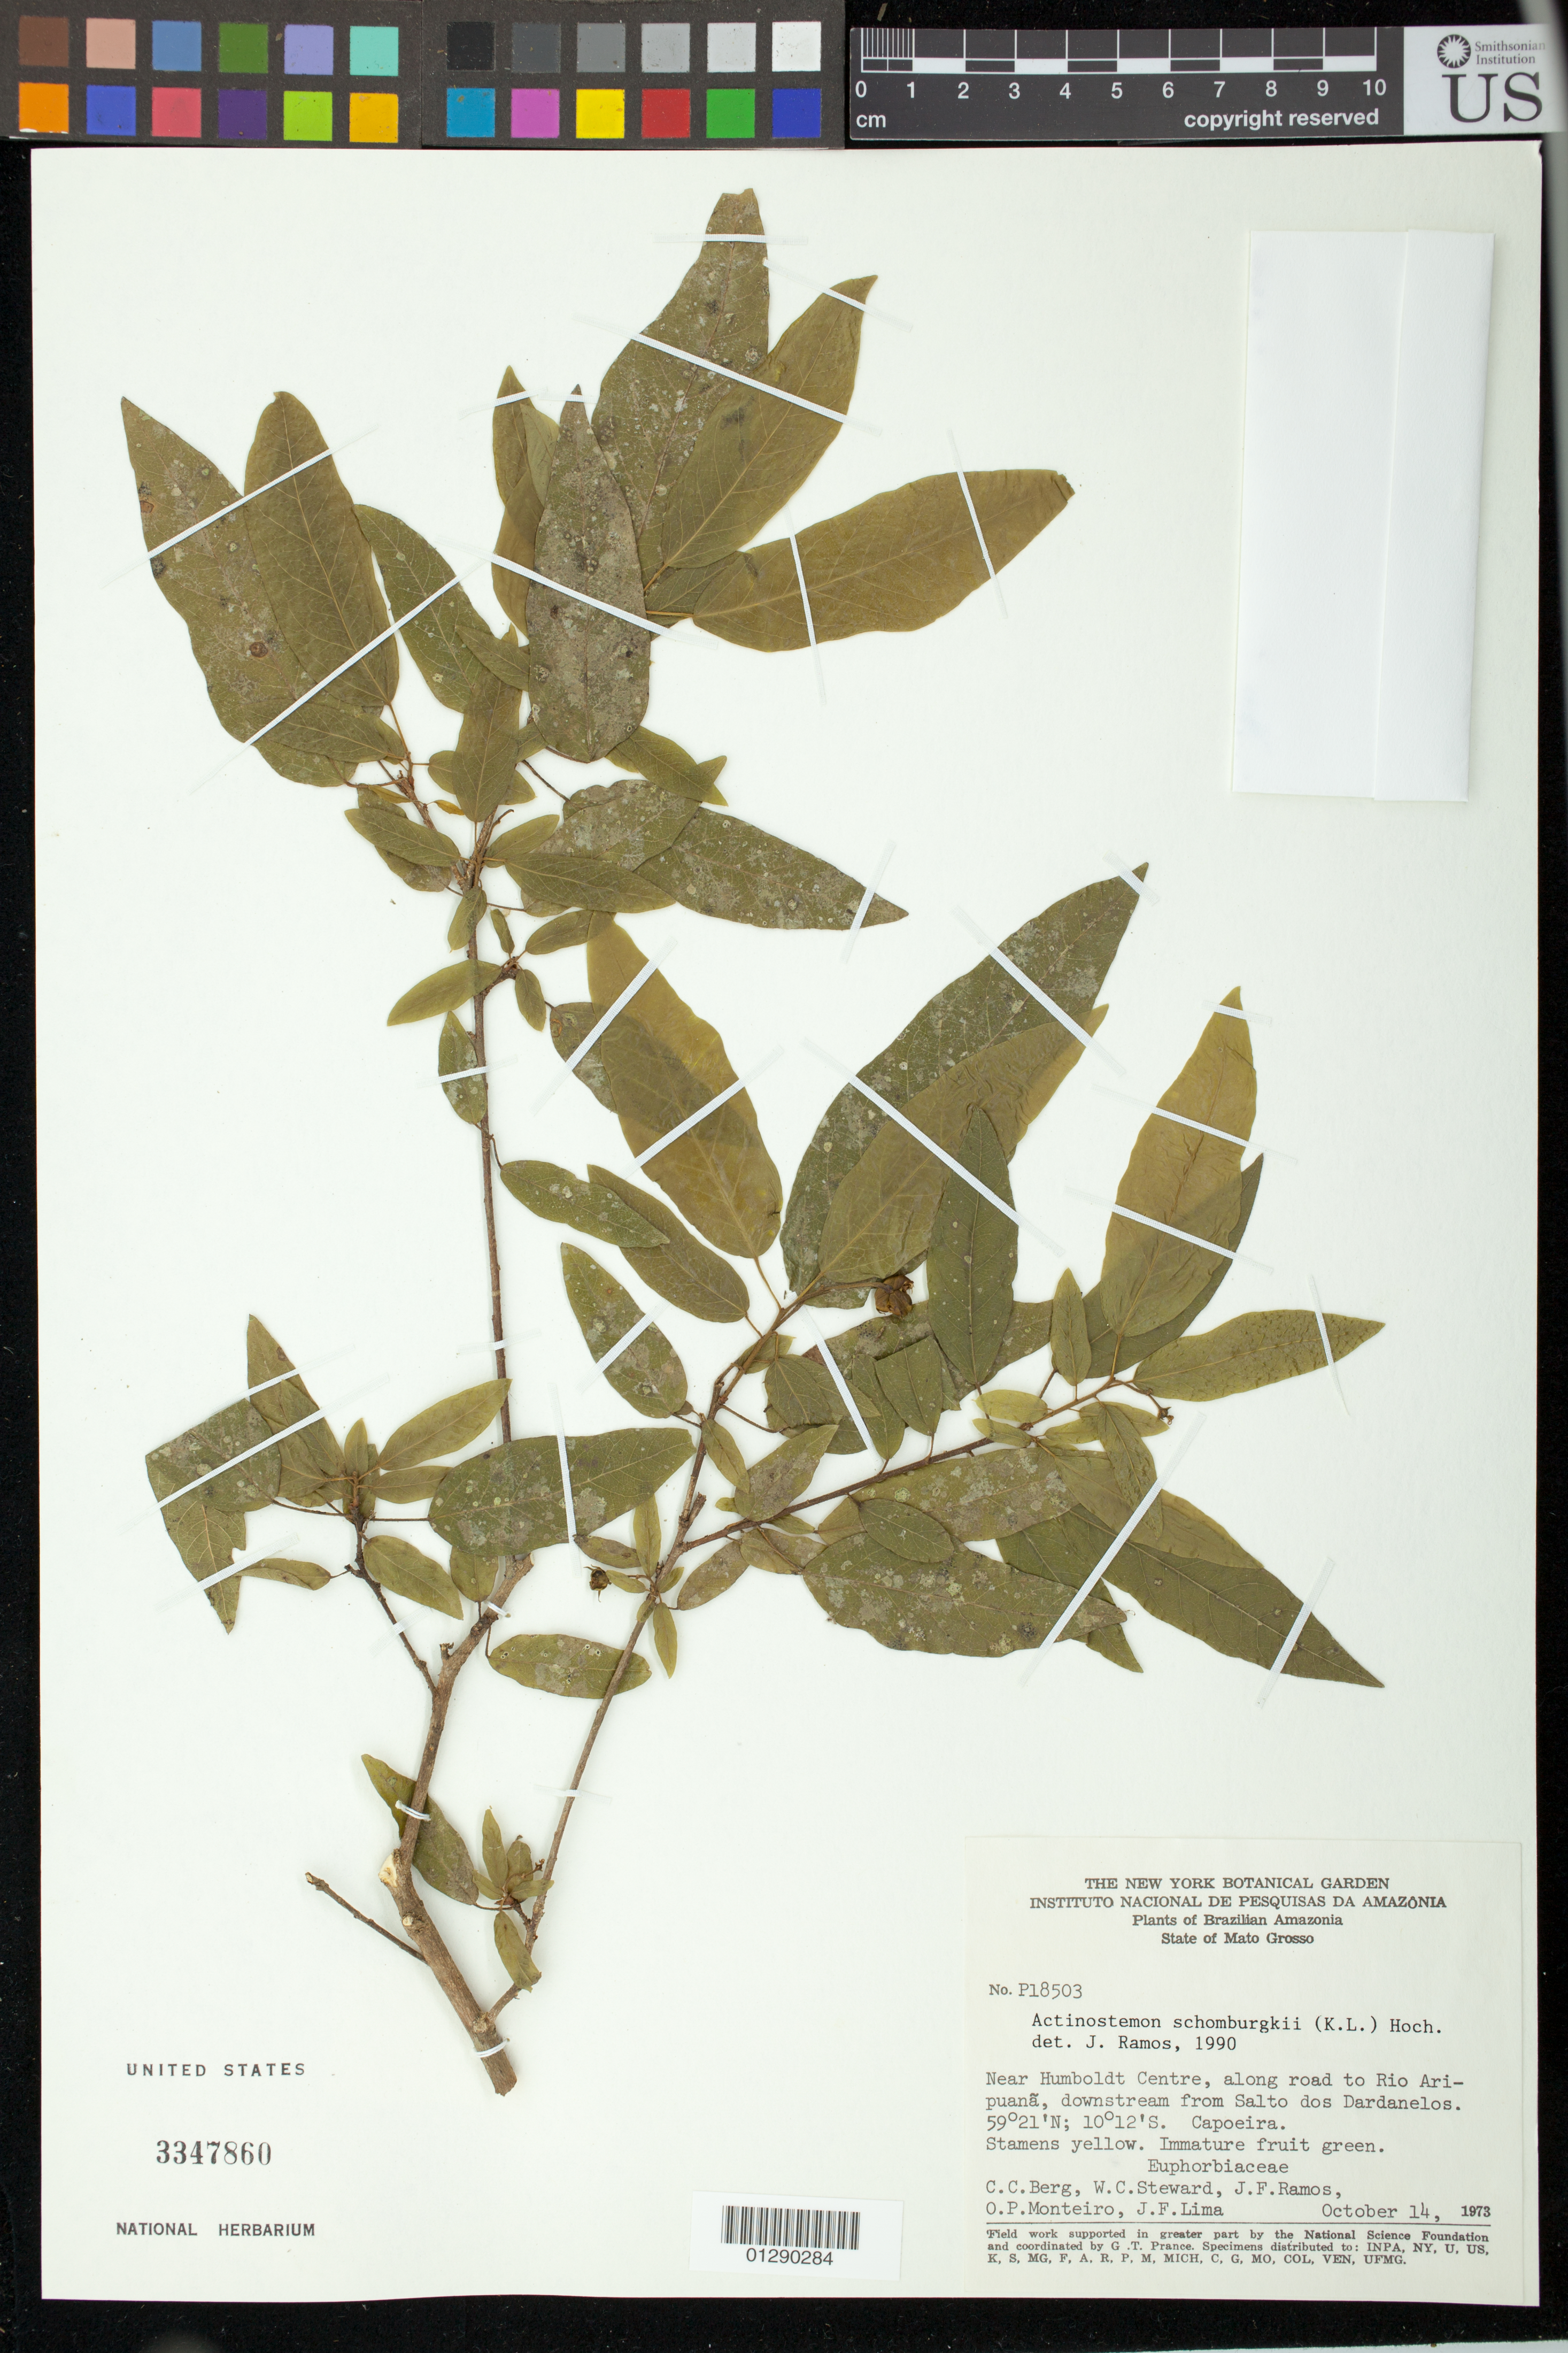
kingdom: Plantae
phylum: Tracheophyta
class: Magnoliopsida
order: Malpighiales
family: Euphorbiaceae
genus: Actinostemon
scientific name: Actinostemon schomburgkii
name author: (Klotzsch) Hochr.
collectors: C. C. Berg, W. C. Steward, J. F. Ramos, O. P. Monteiro & J. F. Lima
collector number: P18503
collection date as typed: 14 Oct 1973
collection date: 1973-10-14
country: Brazil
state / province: Mato Grosso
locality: Brazilian Amazonia; Near Humboldt Centre, along road to Rio Aripuana, downstream from Salto dos Dardanelos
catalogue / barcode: US 3347860